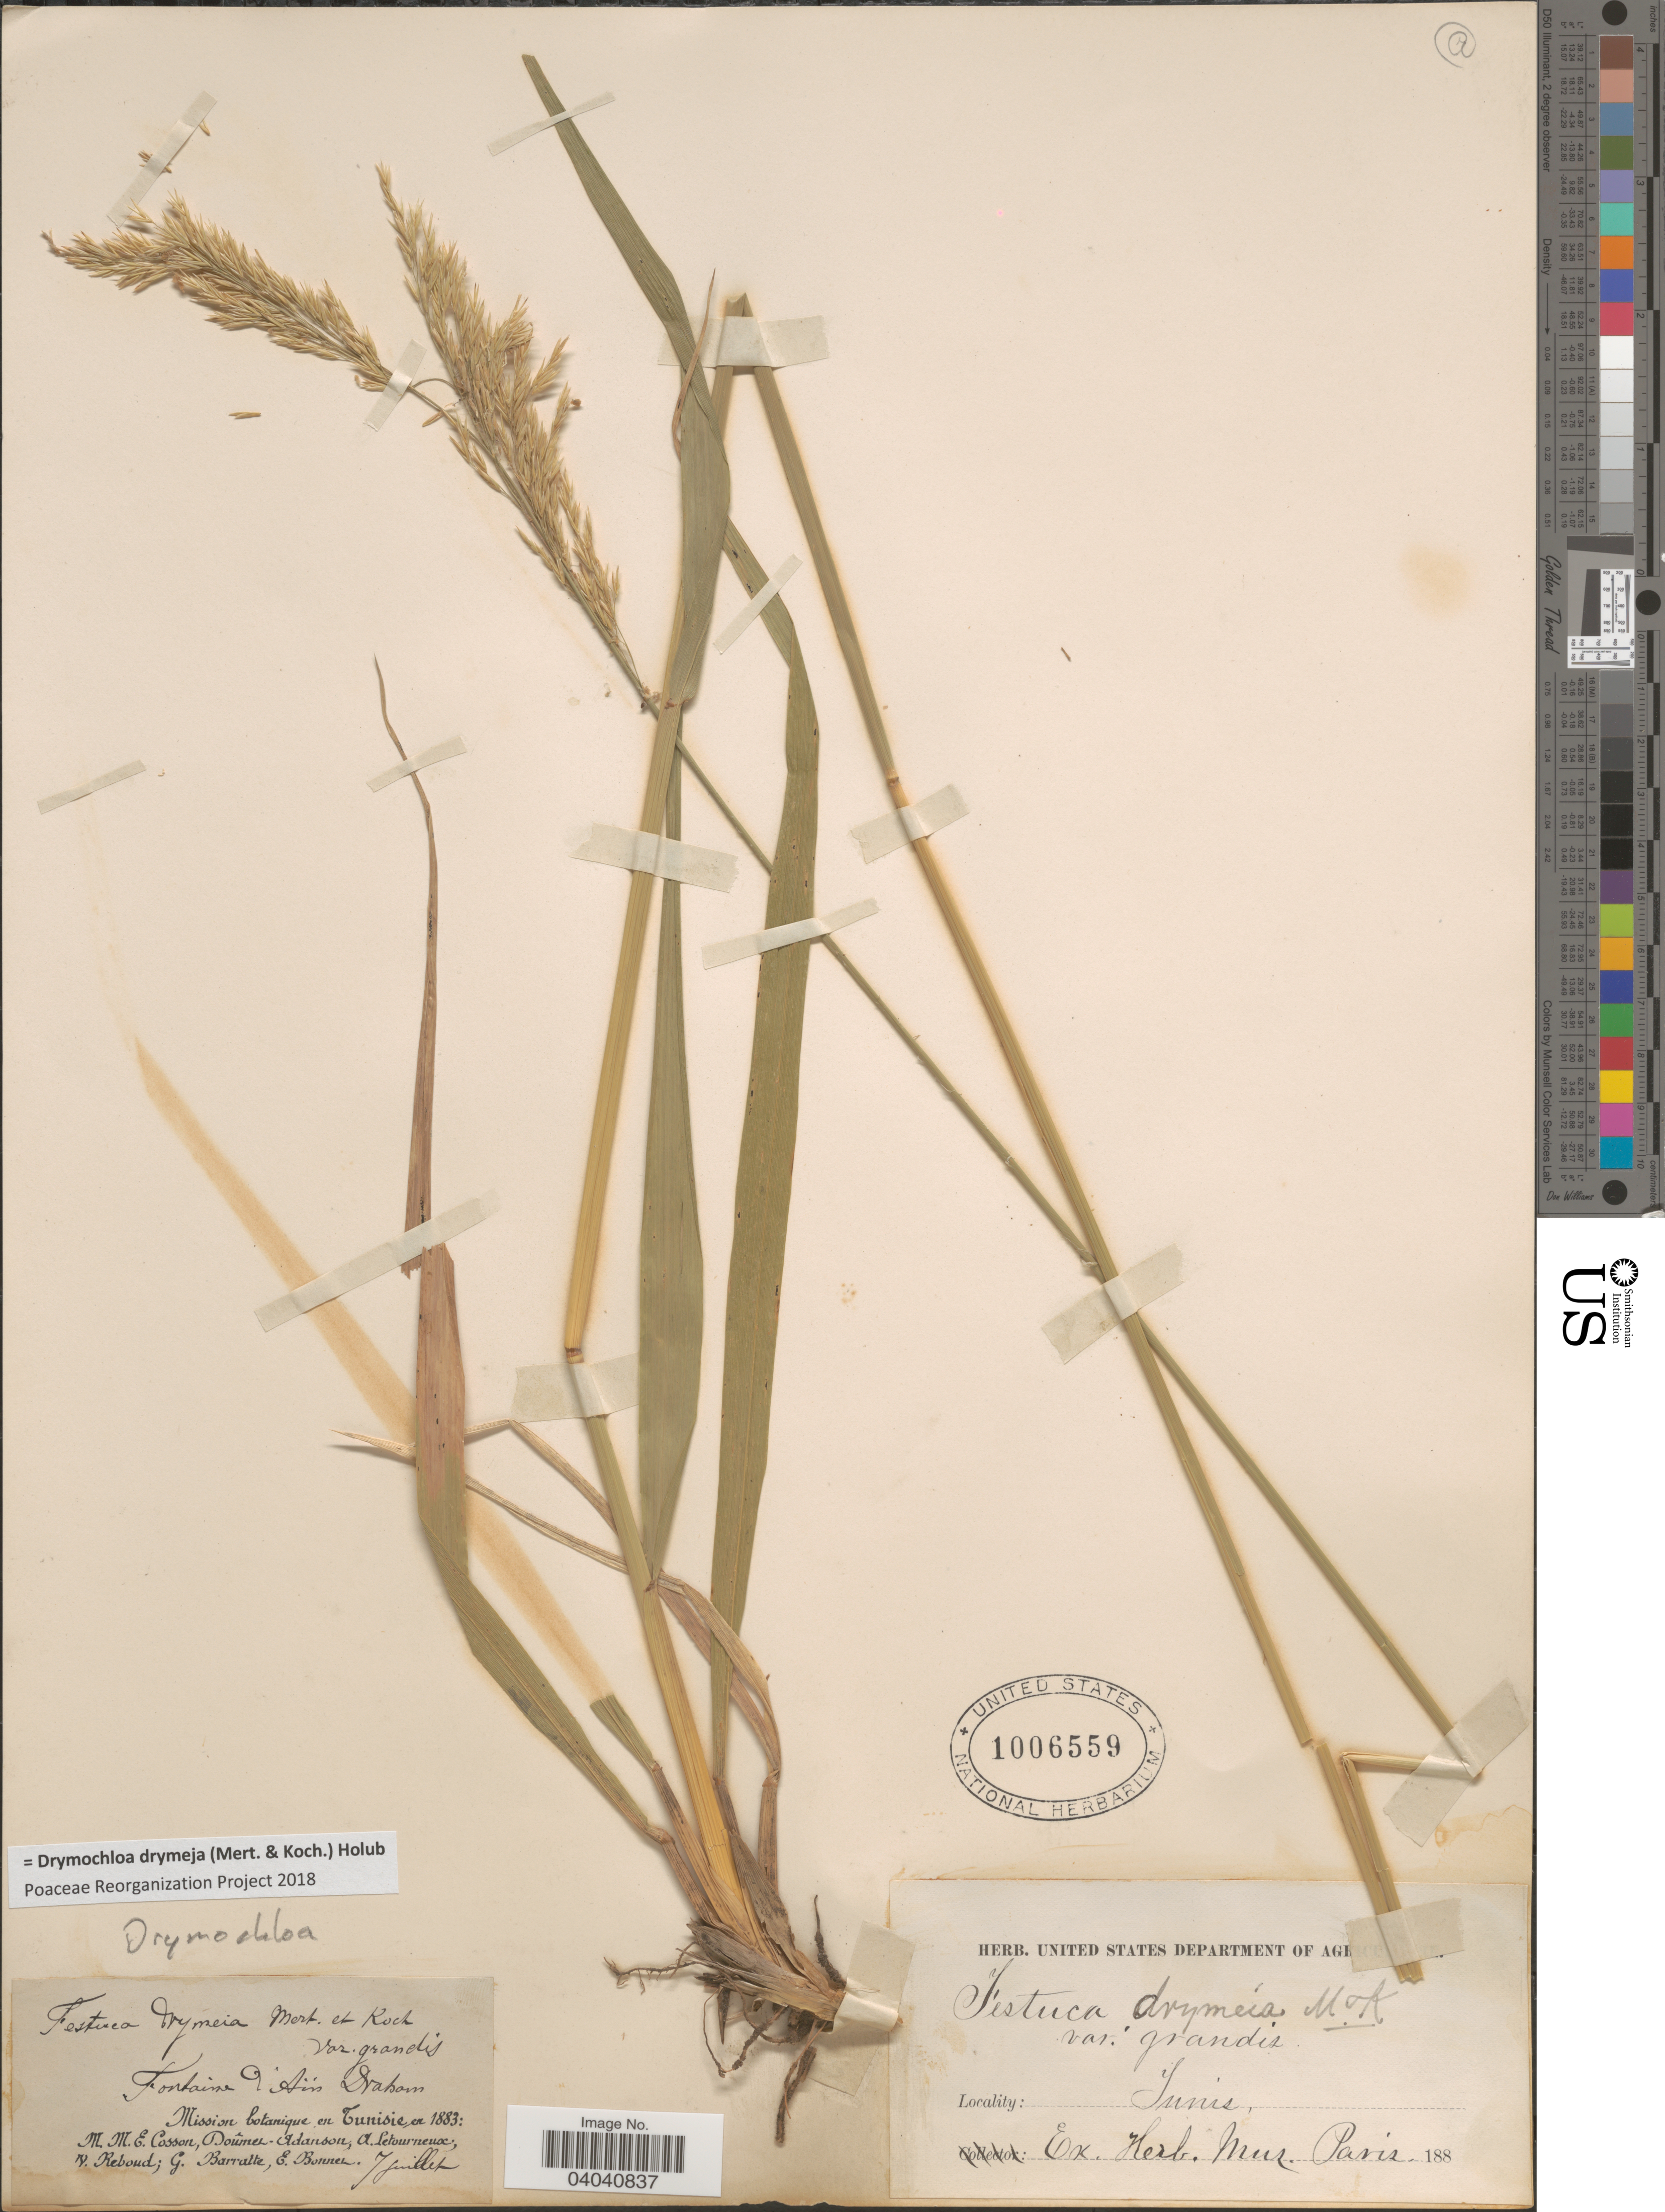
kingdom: Plantae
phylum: Tracheophyta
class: Liliopsida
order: Poales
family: Poaceae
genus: Drymochloa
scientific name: Drymochloa drymeja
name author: (Mert. & W.D.J. Koch) Holub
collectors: M. Cosson, -. Doumel-Adanson, A. Letourneux, V. Reboud & et al.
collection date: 1883-07-07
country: Tunisia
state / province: Tunis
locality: Fontaine l'Aïn Draham.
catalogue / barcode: US 1006559